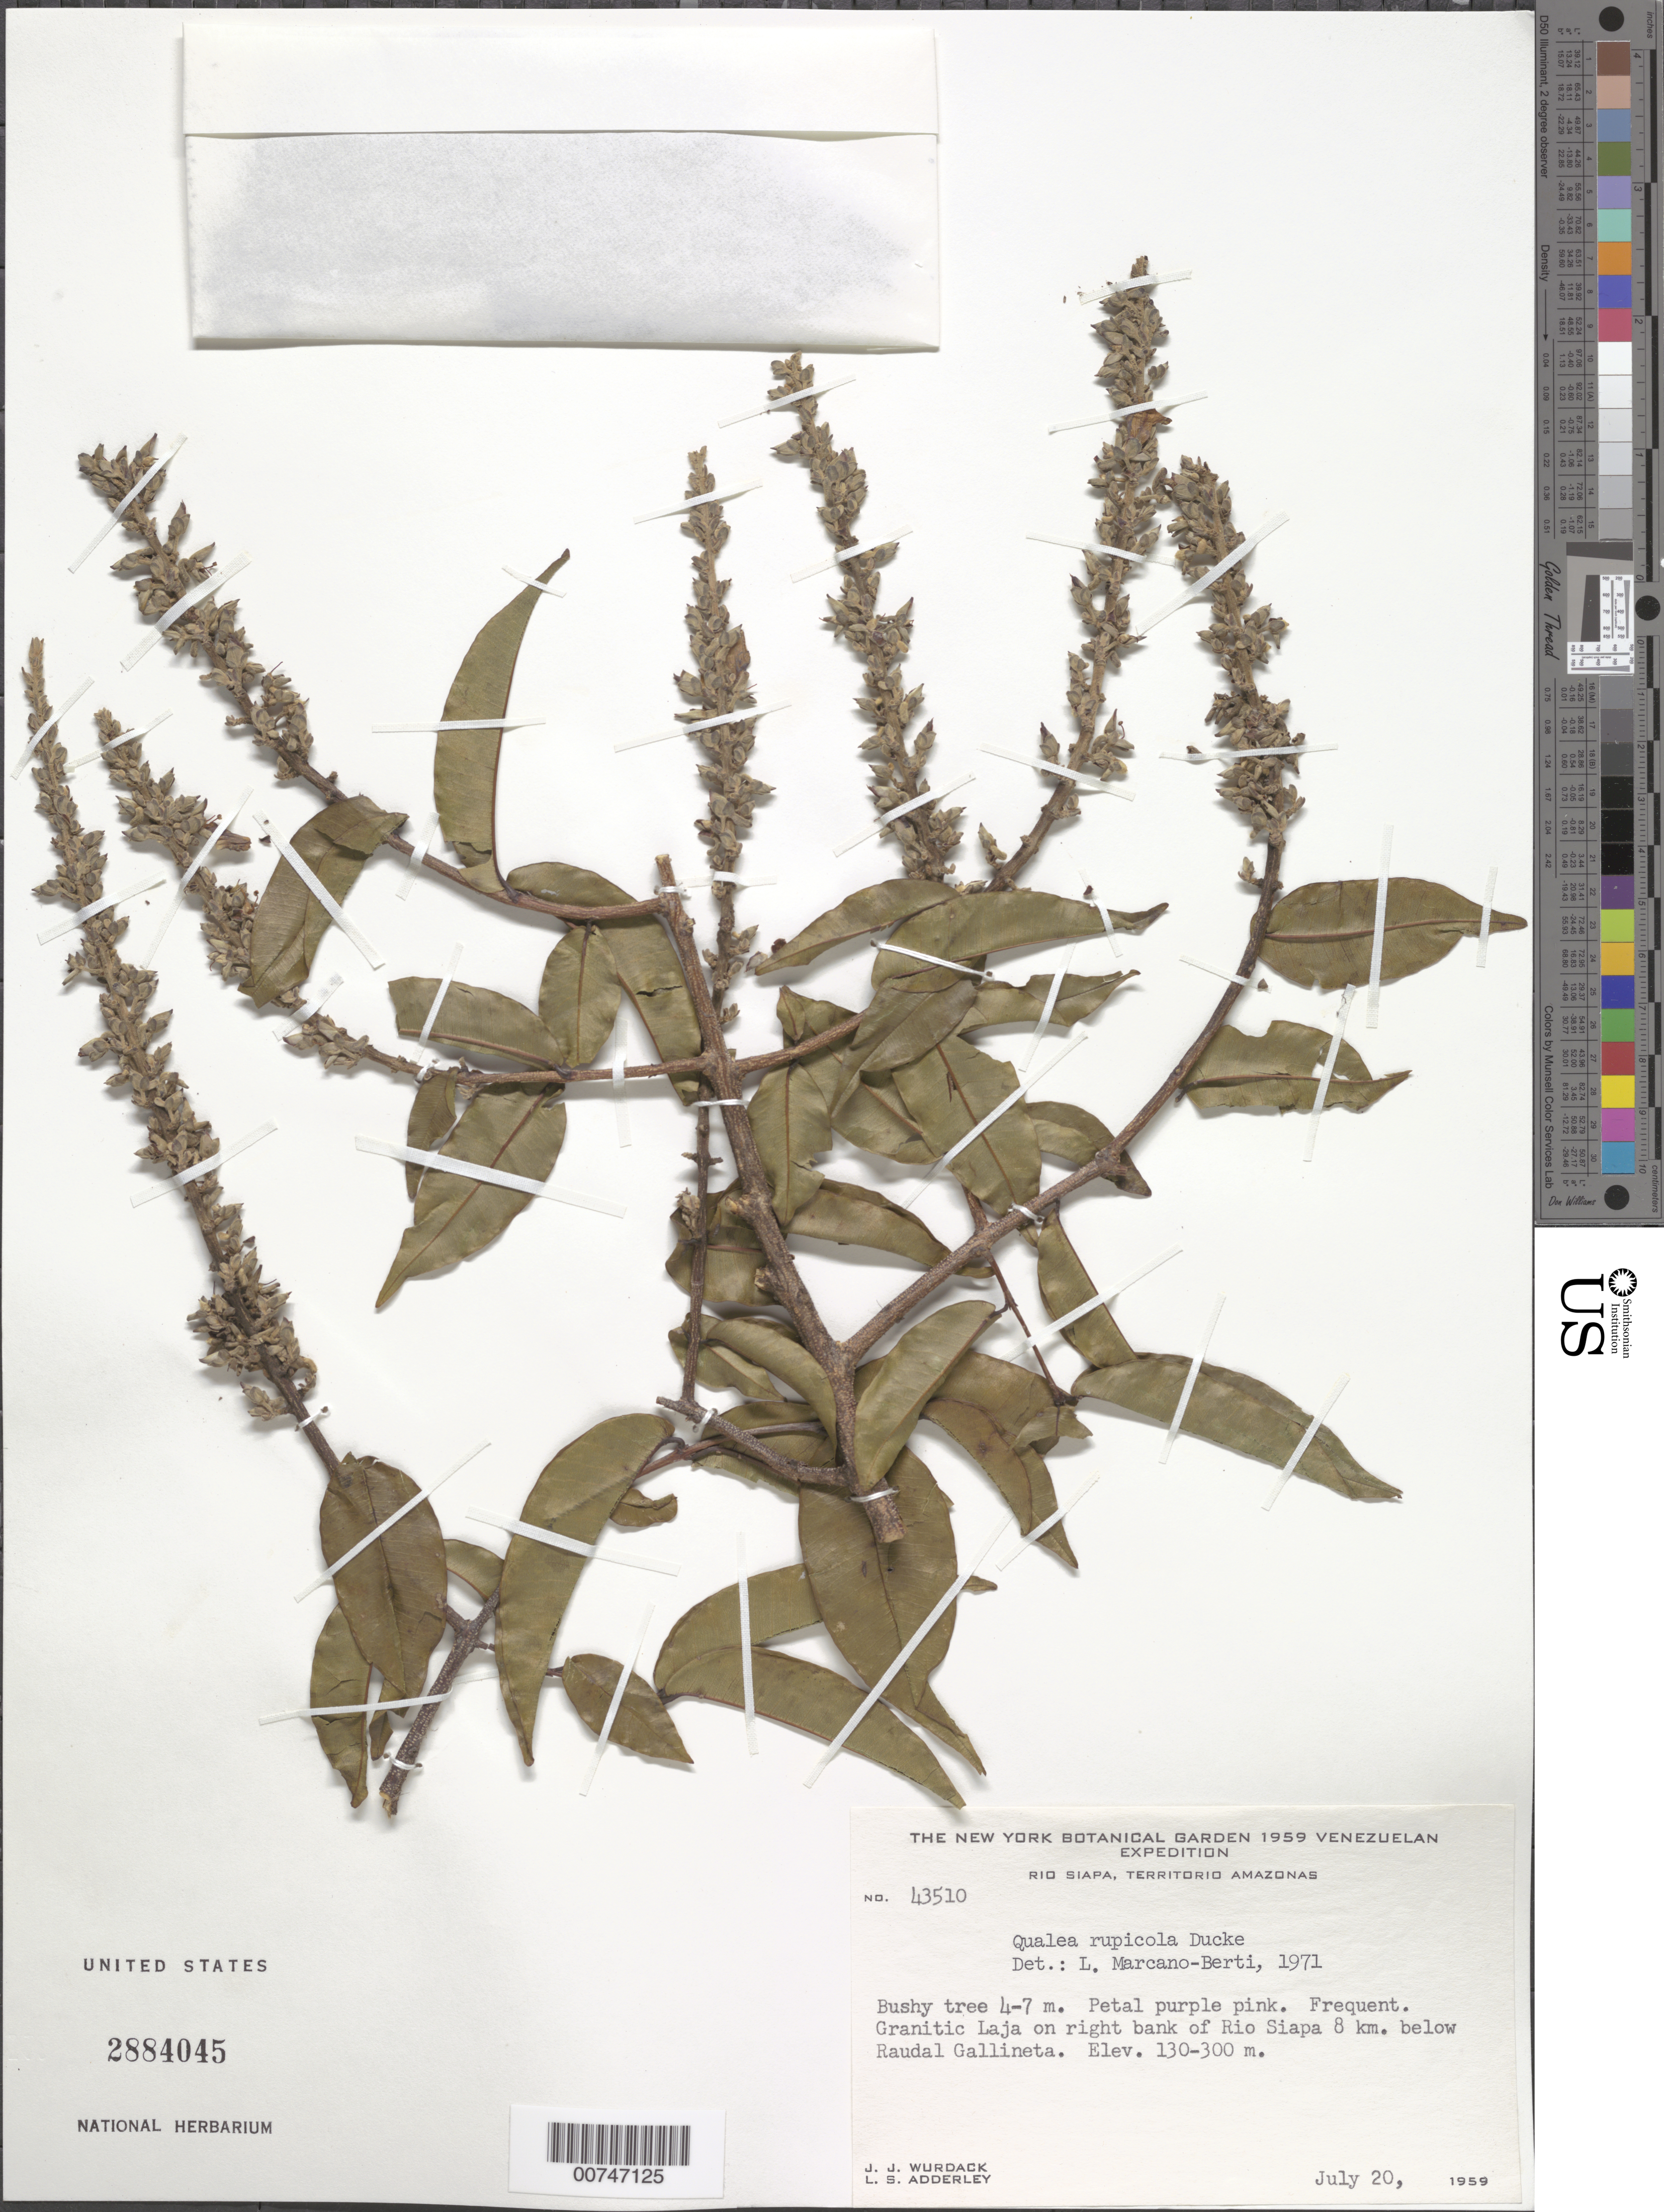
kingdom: Plantae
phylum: Tracheophyta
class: Magnoliopsida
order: Myrtales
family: Vochysiaceae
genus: Qualea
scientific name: Qualea rupicola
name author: Ducke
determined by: Marcano-Berti, L.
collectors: J. J. Wurdack & L. S. Adderley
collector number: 43510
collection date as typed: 20-Jul-59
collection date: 1959-07-20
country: Venezuela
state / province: Amazonas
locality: Río Siapa, 8 km below Raudal Gallineta (about 100 river km from mouth)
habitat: Granitic laja along river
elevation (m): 130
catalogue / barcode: US 2884045